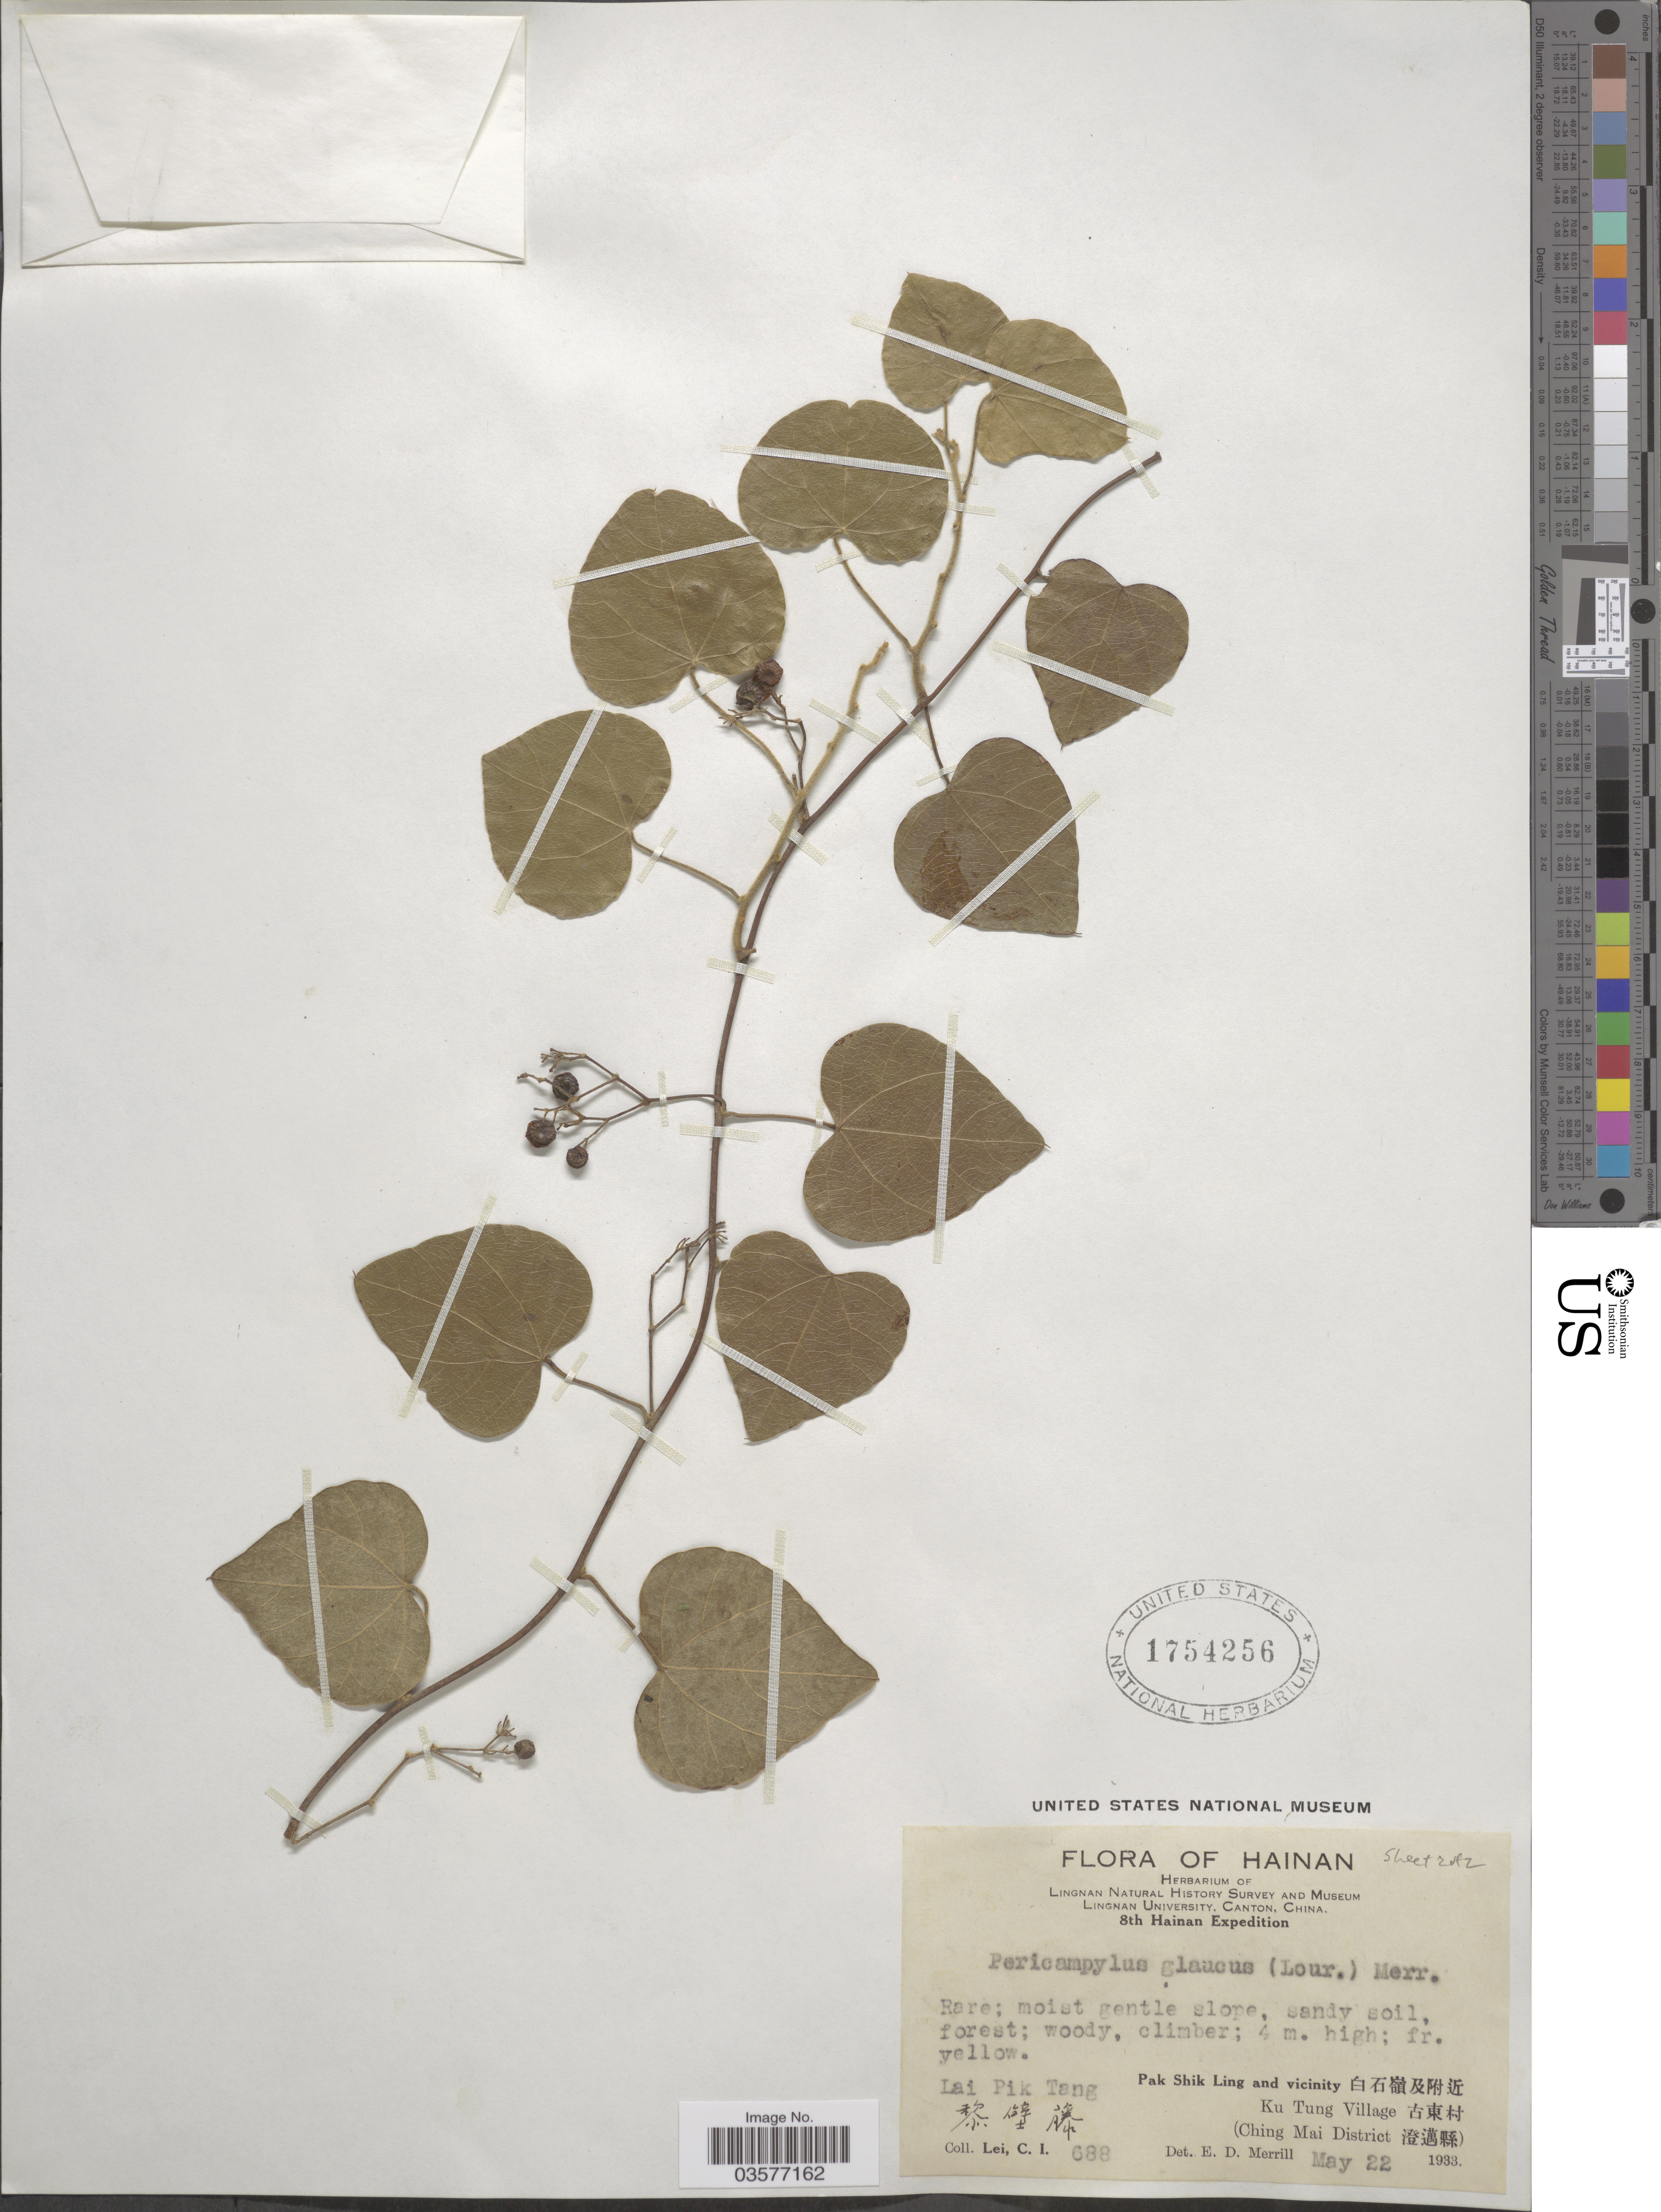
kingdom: Plantae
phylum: Tracheophyta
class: Magnoliopsida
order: Ranunculales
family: Menispermaceae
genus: Pericampylus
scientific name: Pericampylus glaucus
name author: (Lam.) Merr.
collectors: C. I. Lei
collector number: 688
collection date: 1933-05-22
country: China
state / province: Hainan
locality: Lai Pik Tang, Pak Shik Ling and vicinity X, Ku Tung Village X, (Ching Mai District X).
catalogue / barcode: US 1754256